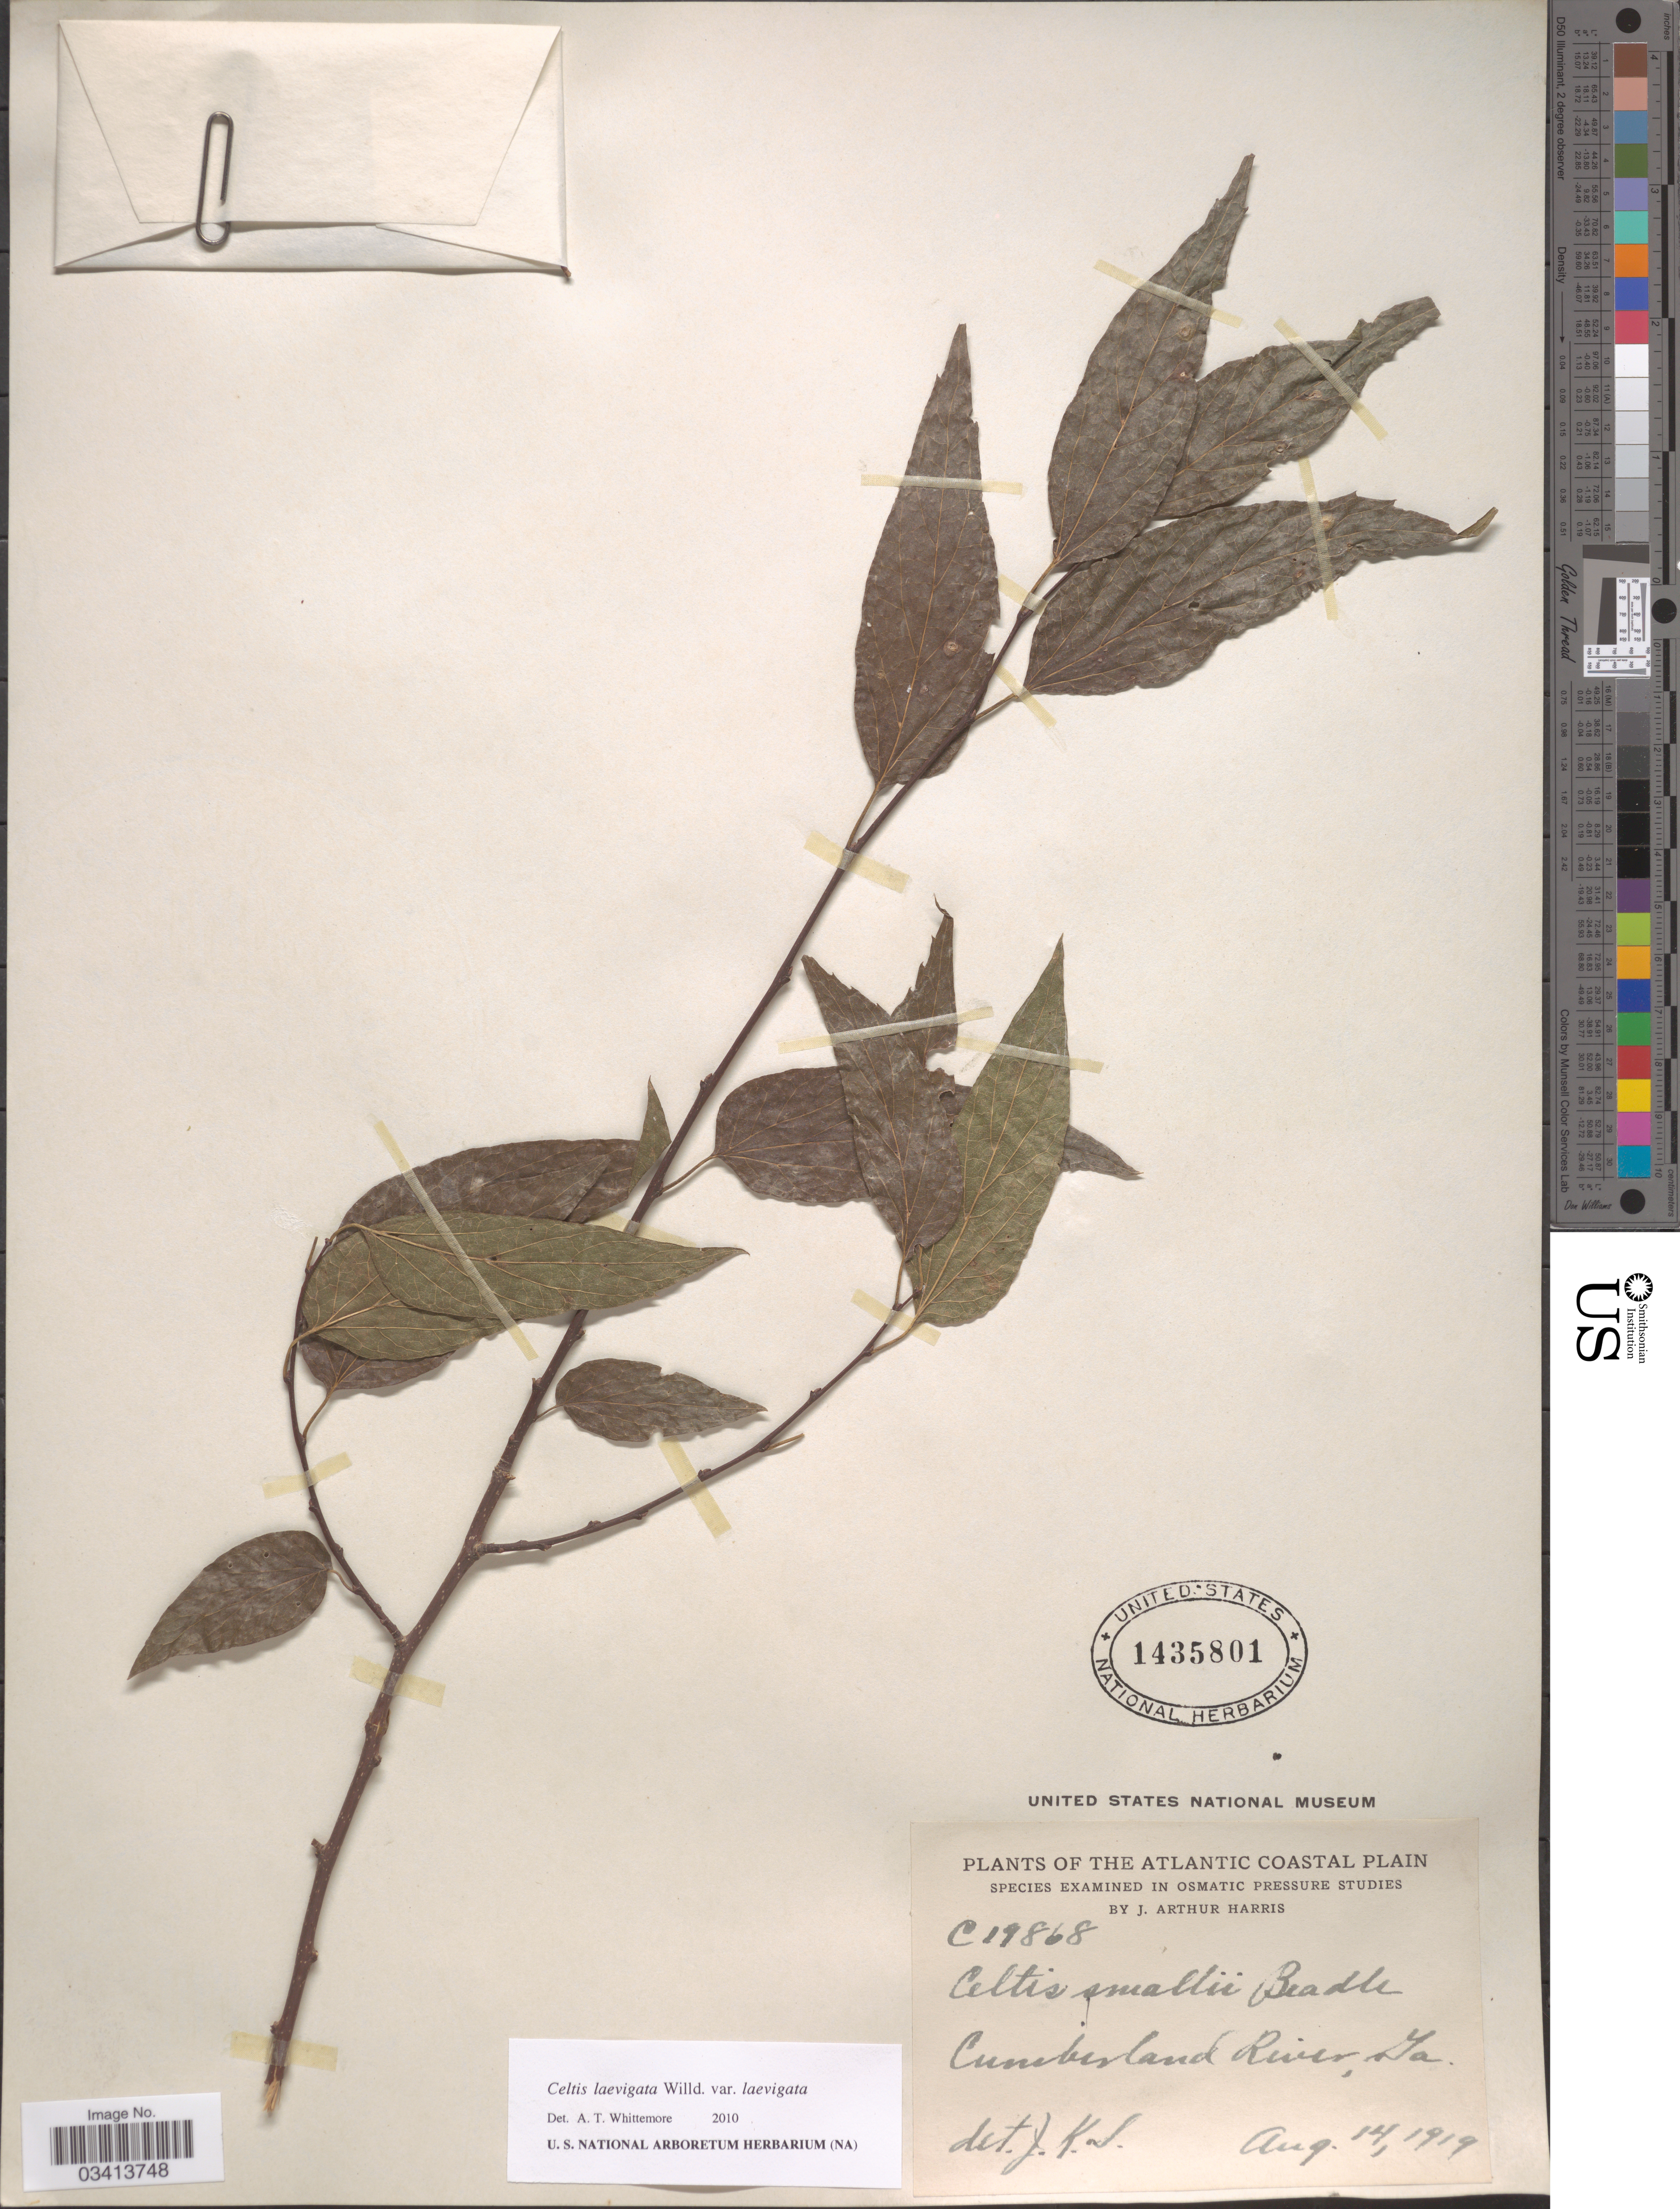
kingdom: Plantae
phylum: Tracheophyta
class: Magnoliopsida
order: Rosales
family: Cannabaceae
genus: Celtis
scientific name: Celtis laevigata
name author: Willd.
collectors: J. A. Harris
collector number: C19868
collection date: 1919-08-14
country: United States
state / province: Georgia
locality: Atlantic Coastal Plain. Cumberland River.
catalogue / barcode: US 1435801